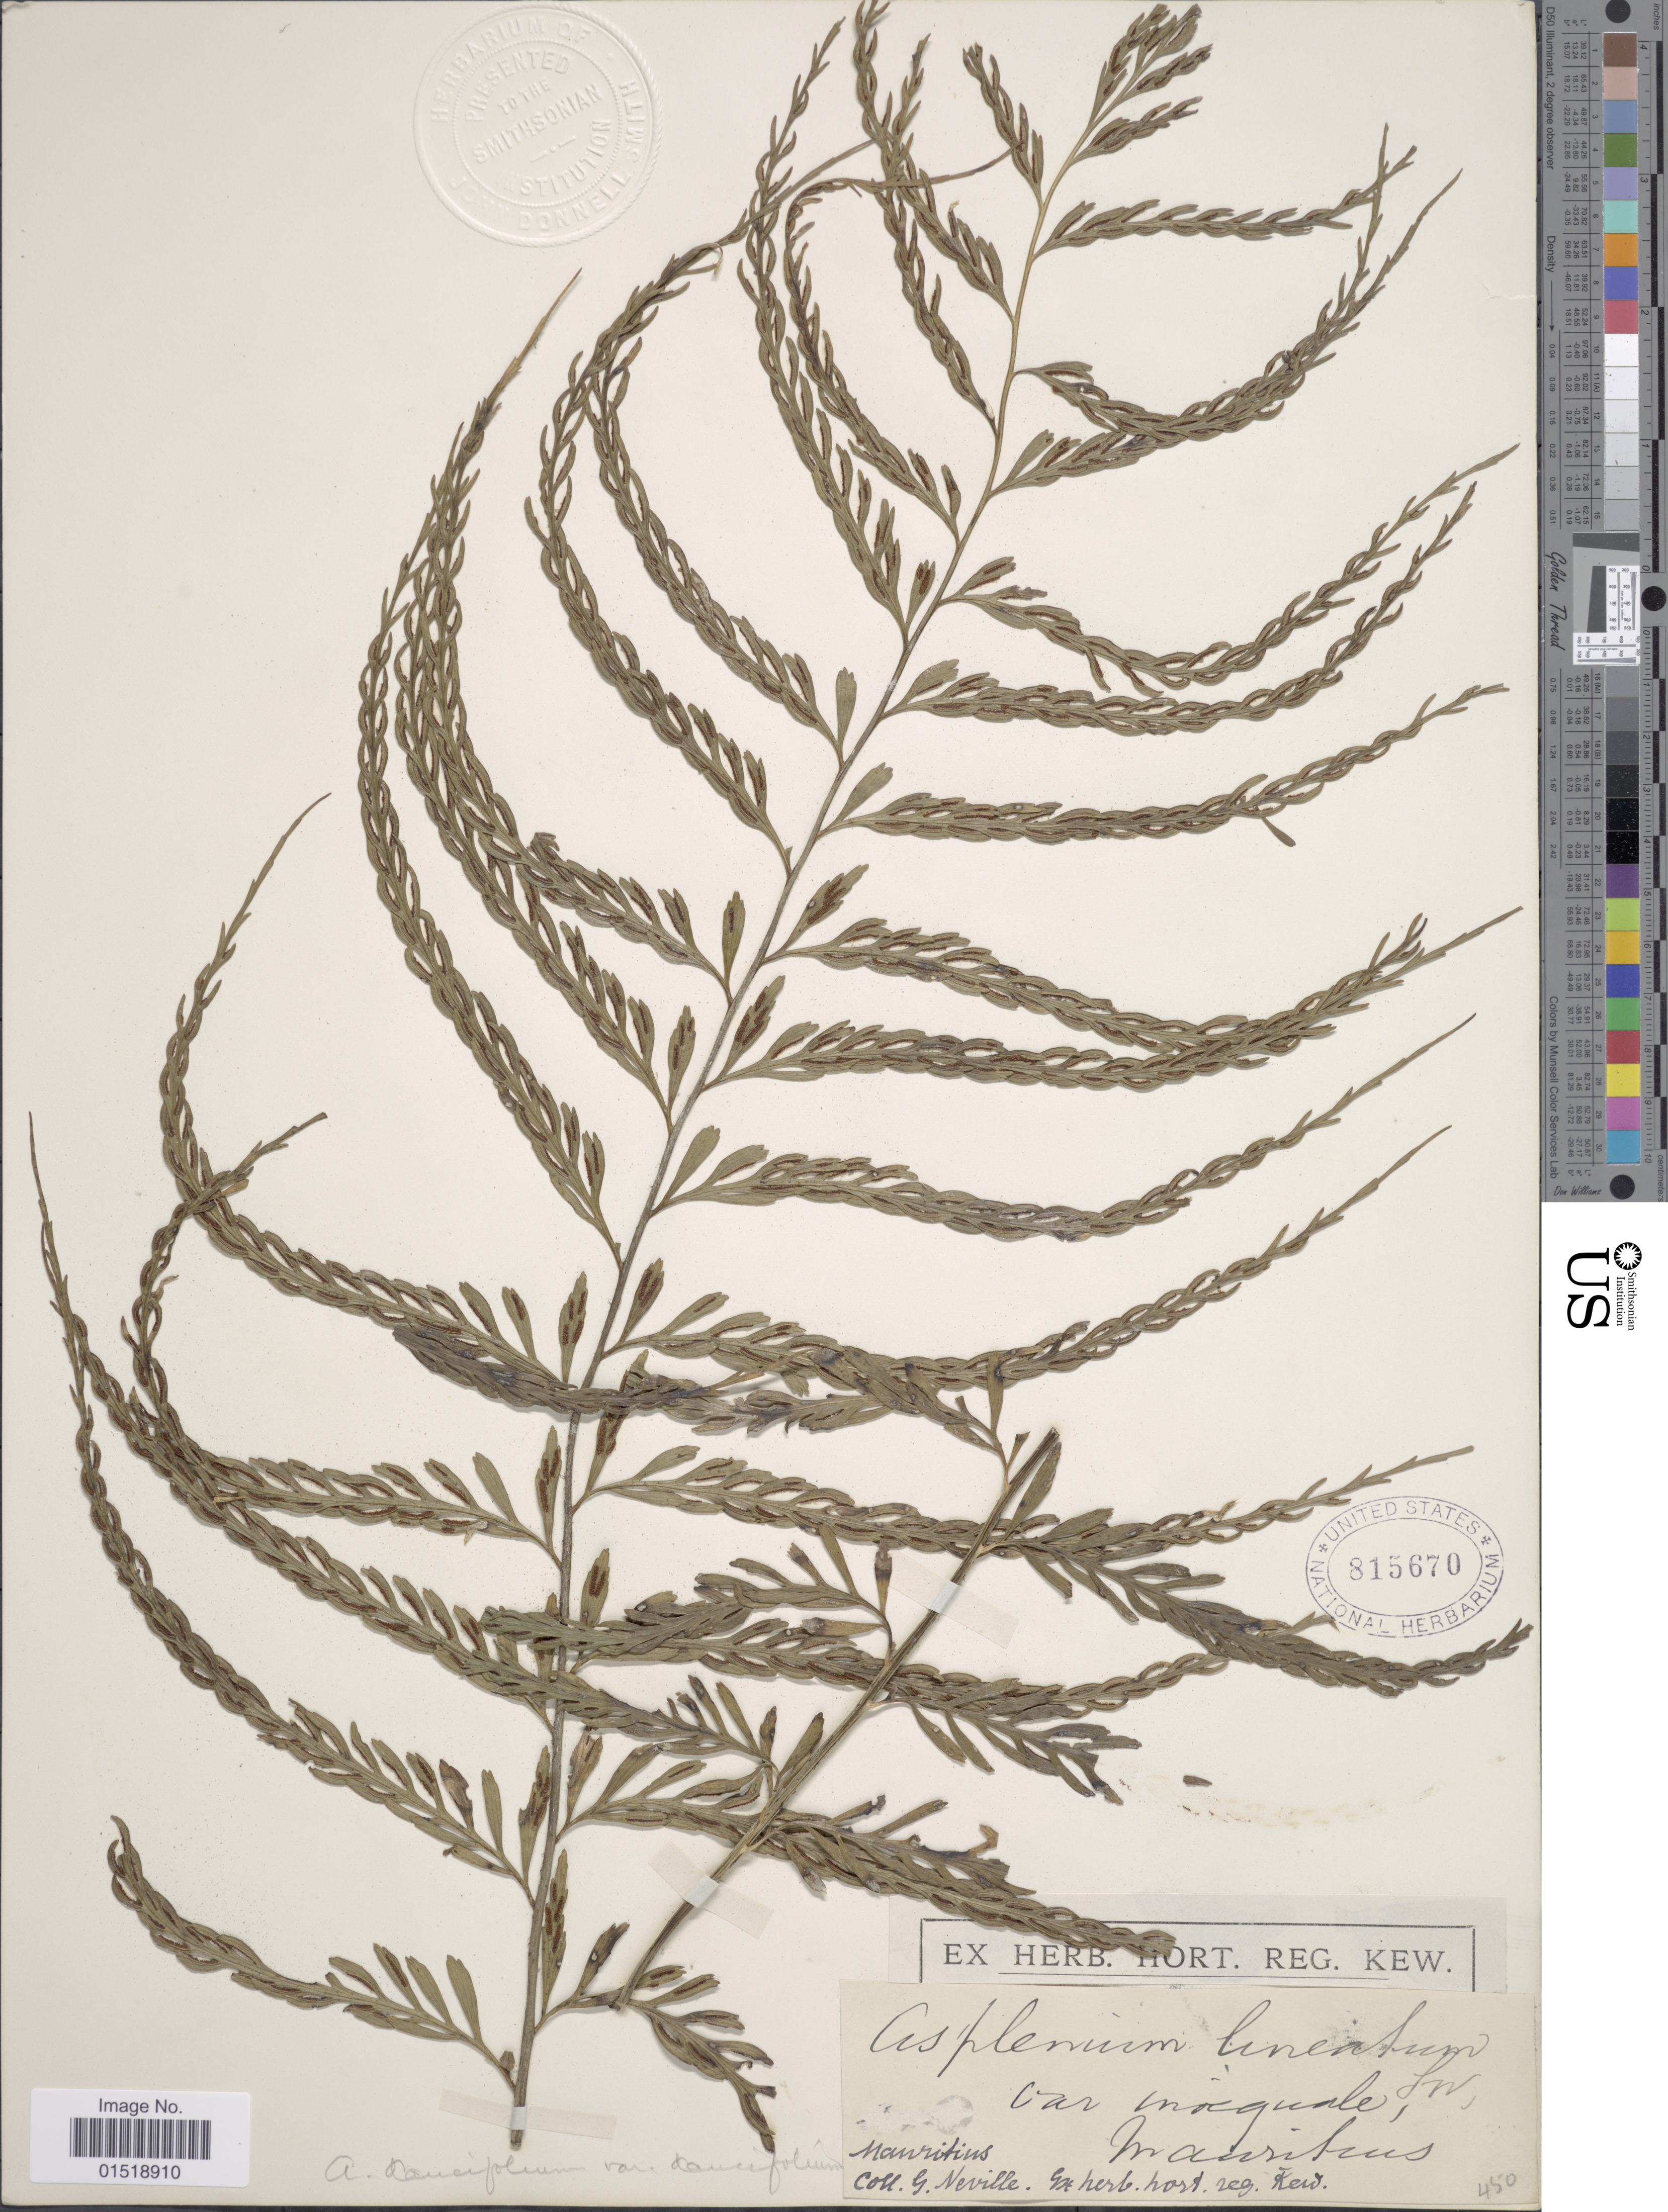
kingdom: Plantae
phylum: Tracheophyta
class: Polypodiopsida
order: Polypodiales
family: Aspleniaceae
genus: Asplenium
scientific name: Asplenium daucifolium var. daucifolium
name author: Lam.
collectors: G. Neville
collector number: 450?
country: Mauritius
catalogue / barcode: US 815670